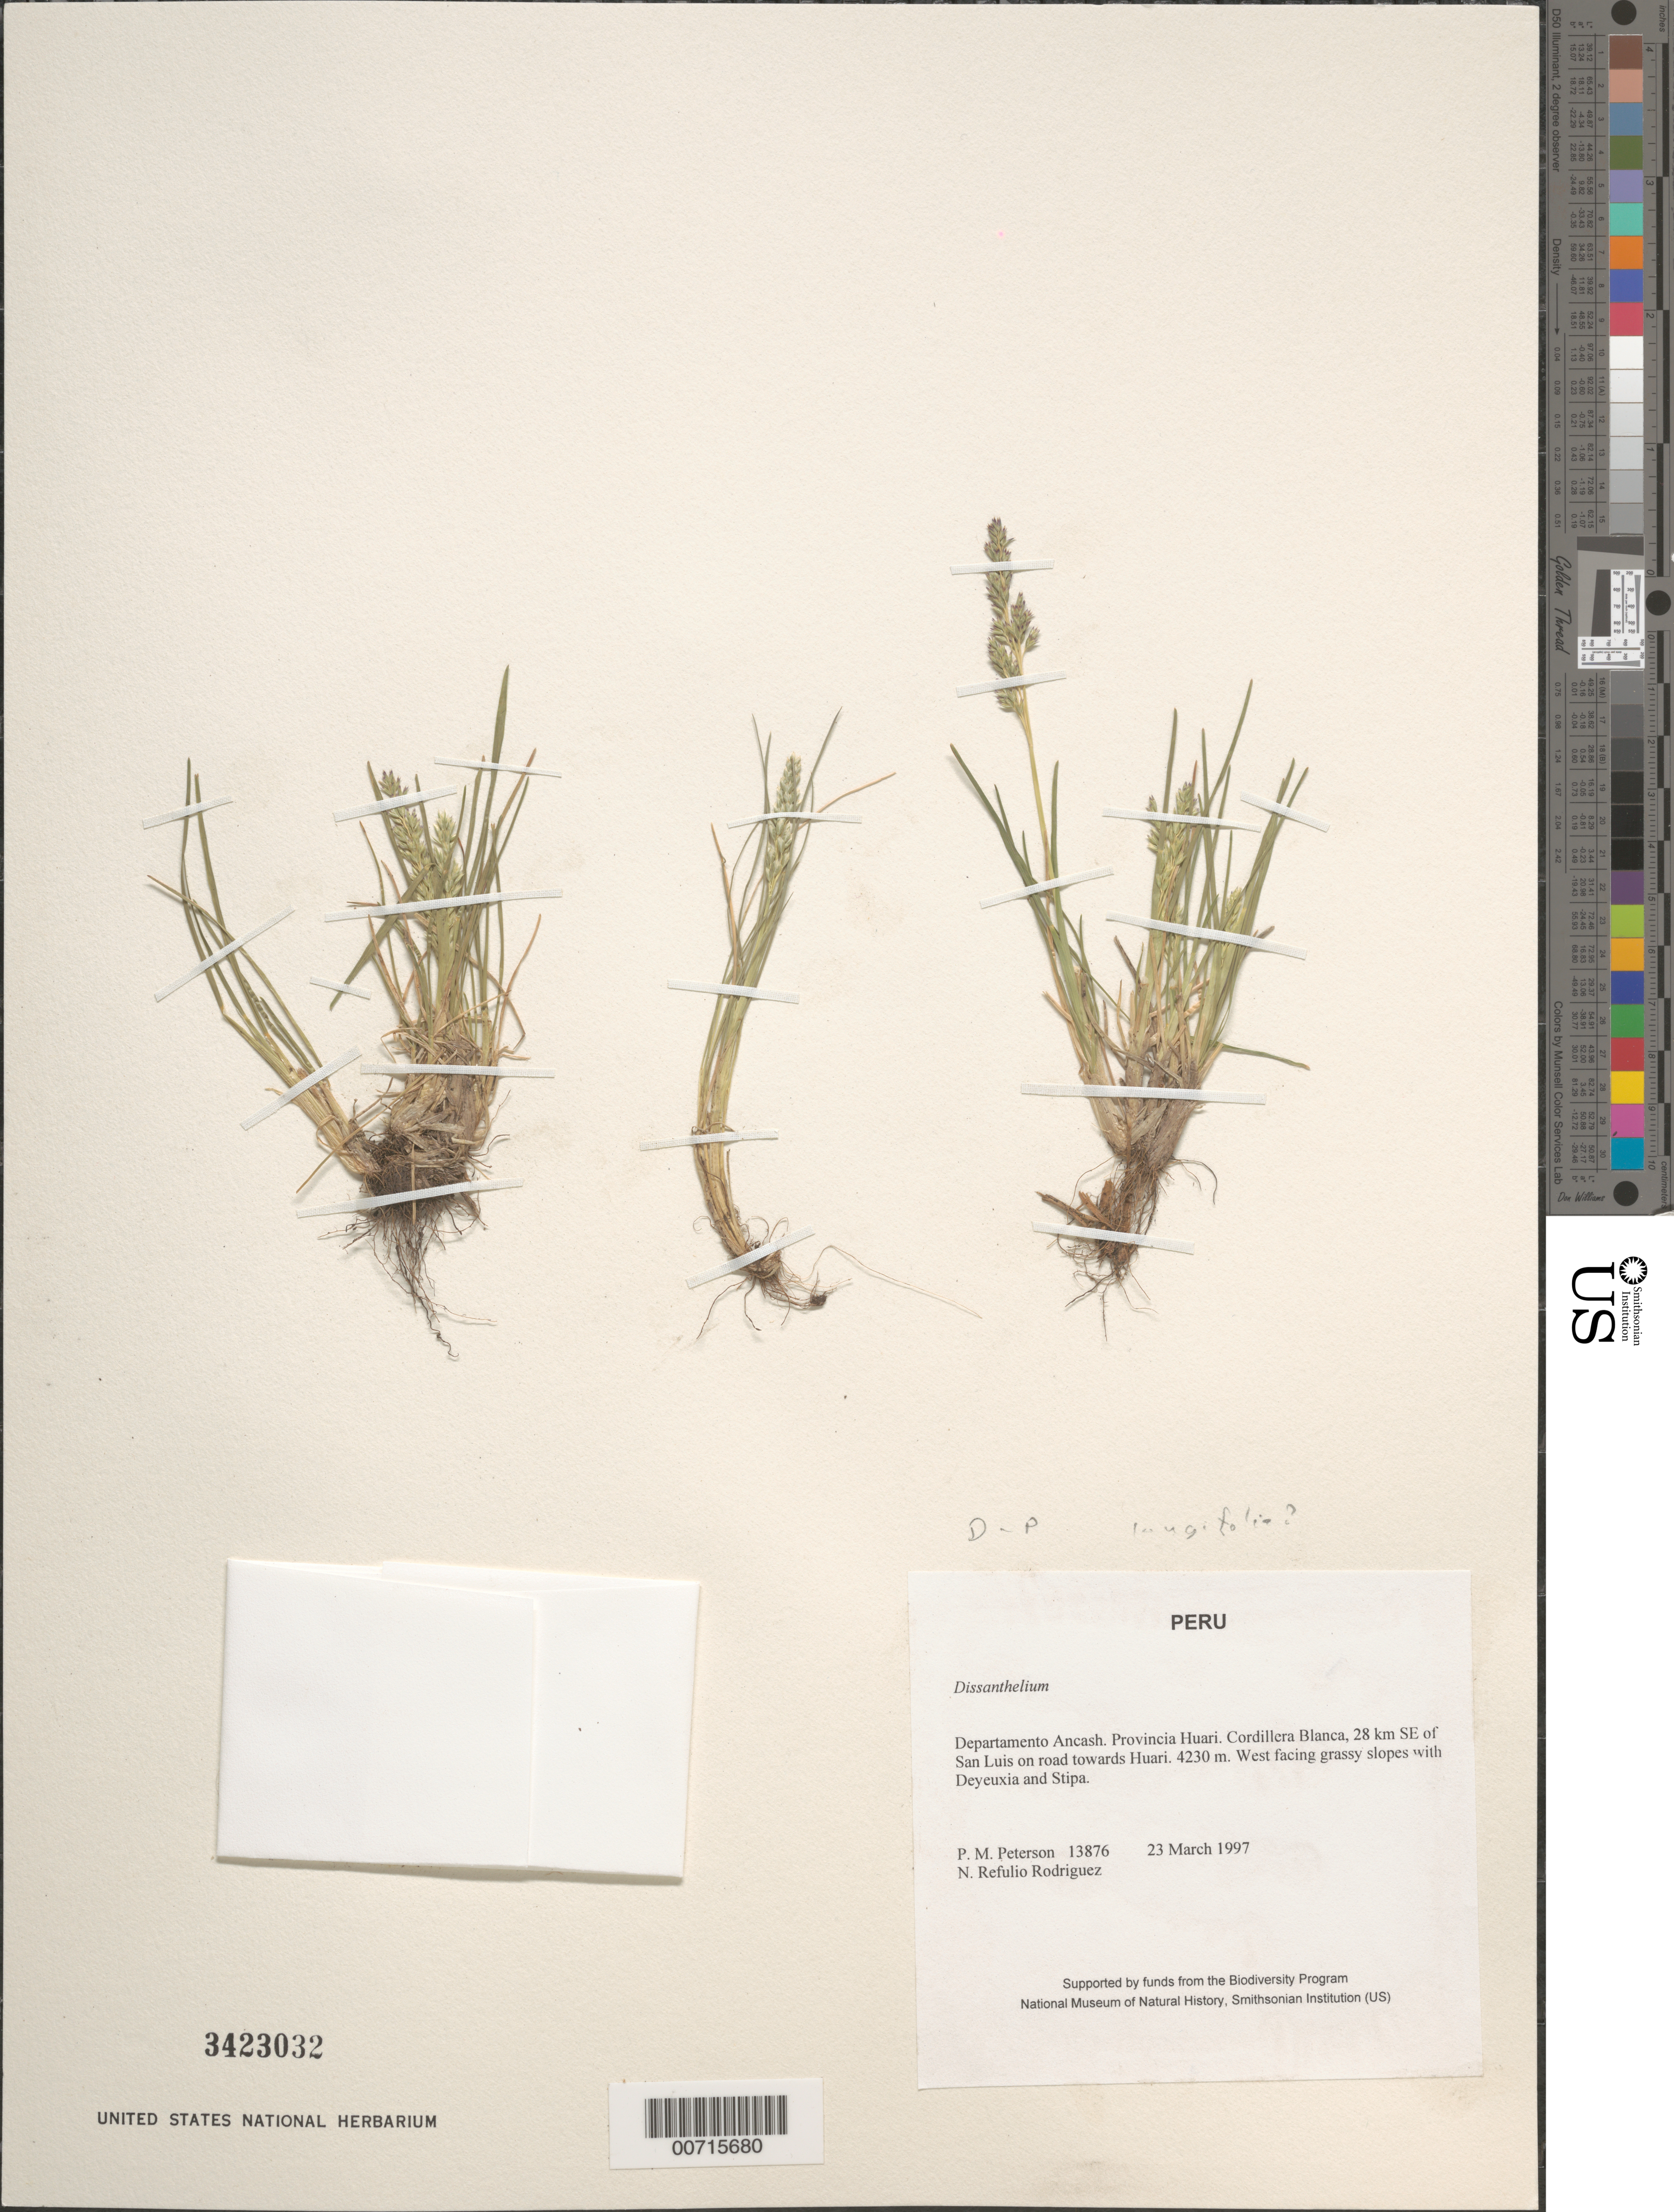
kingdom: Plantae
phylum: Tracheophyta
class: Liliopsida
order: Poales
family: Poaceae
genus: Dissanthelium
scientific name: Dissanthelium sp.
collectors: P. M. Peterson & N. Refulio-Rodríguez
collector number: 13876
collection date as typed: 23 Mar 1997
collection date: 1997-03-23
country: Peru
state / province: Ancash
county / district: Huari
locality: Cordillera Blanca, 28 km SE of San Luis on road towards Huari.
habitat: West facing grassy slopes with Deyeuxia and Stipa.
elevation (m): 4230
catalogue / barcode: US 3423032